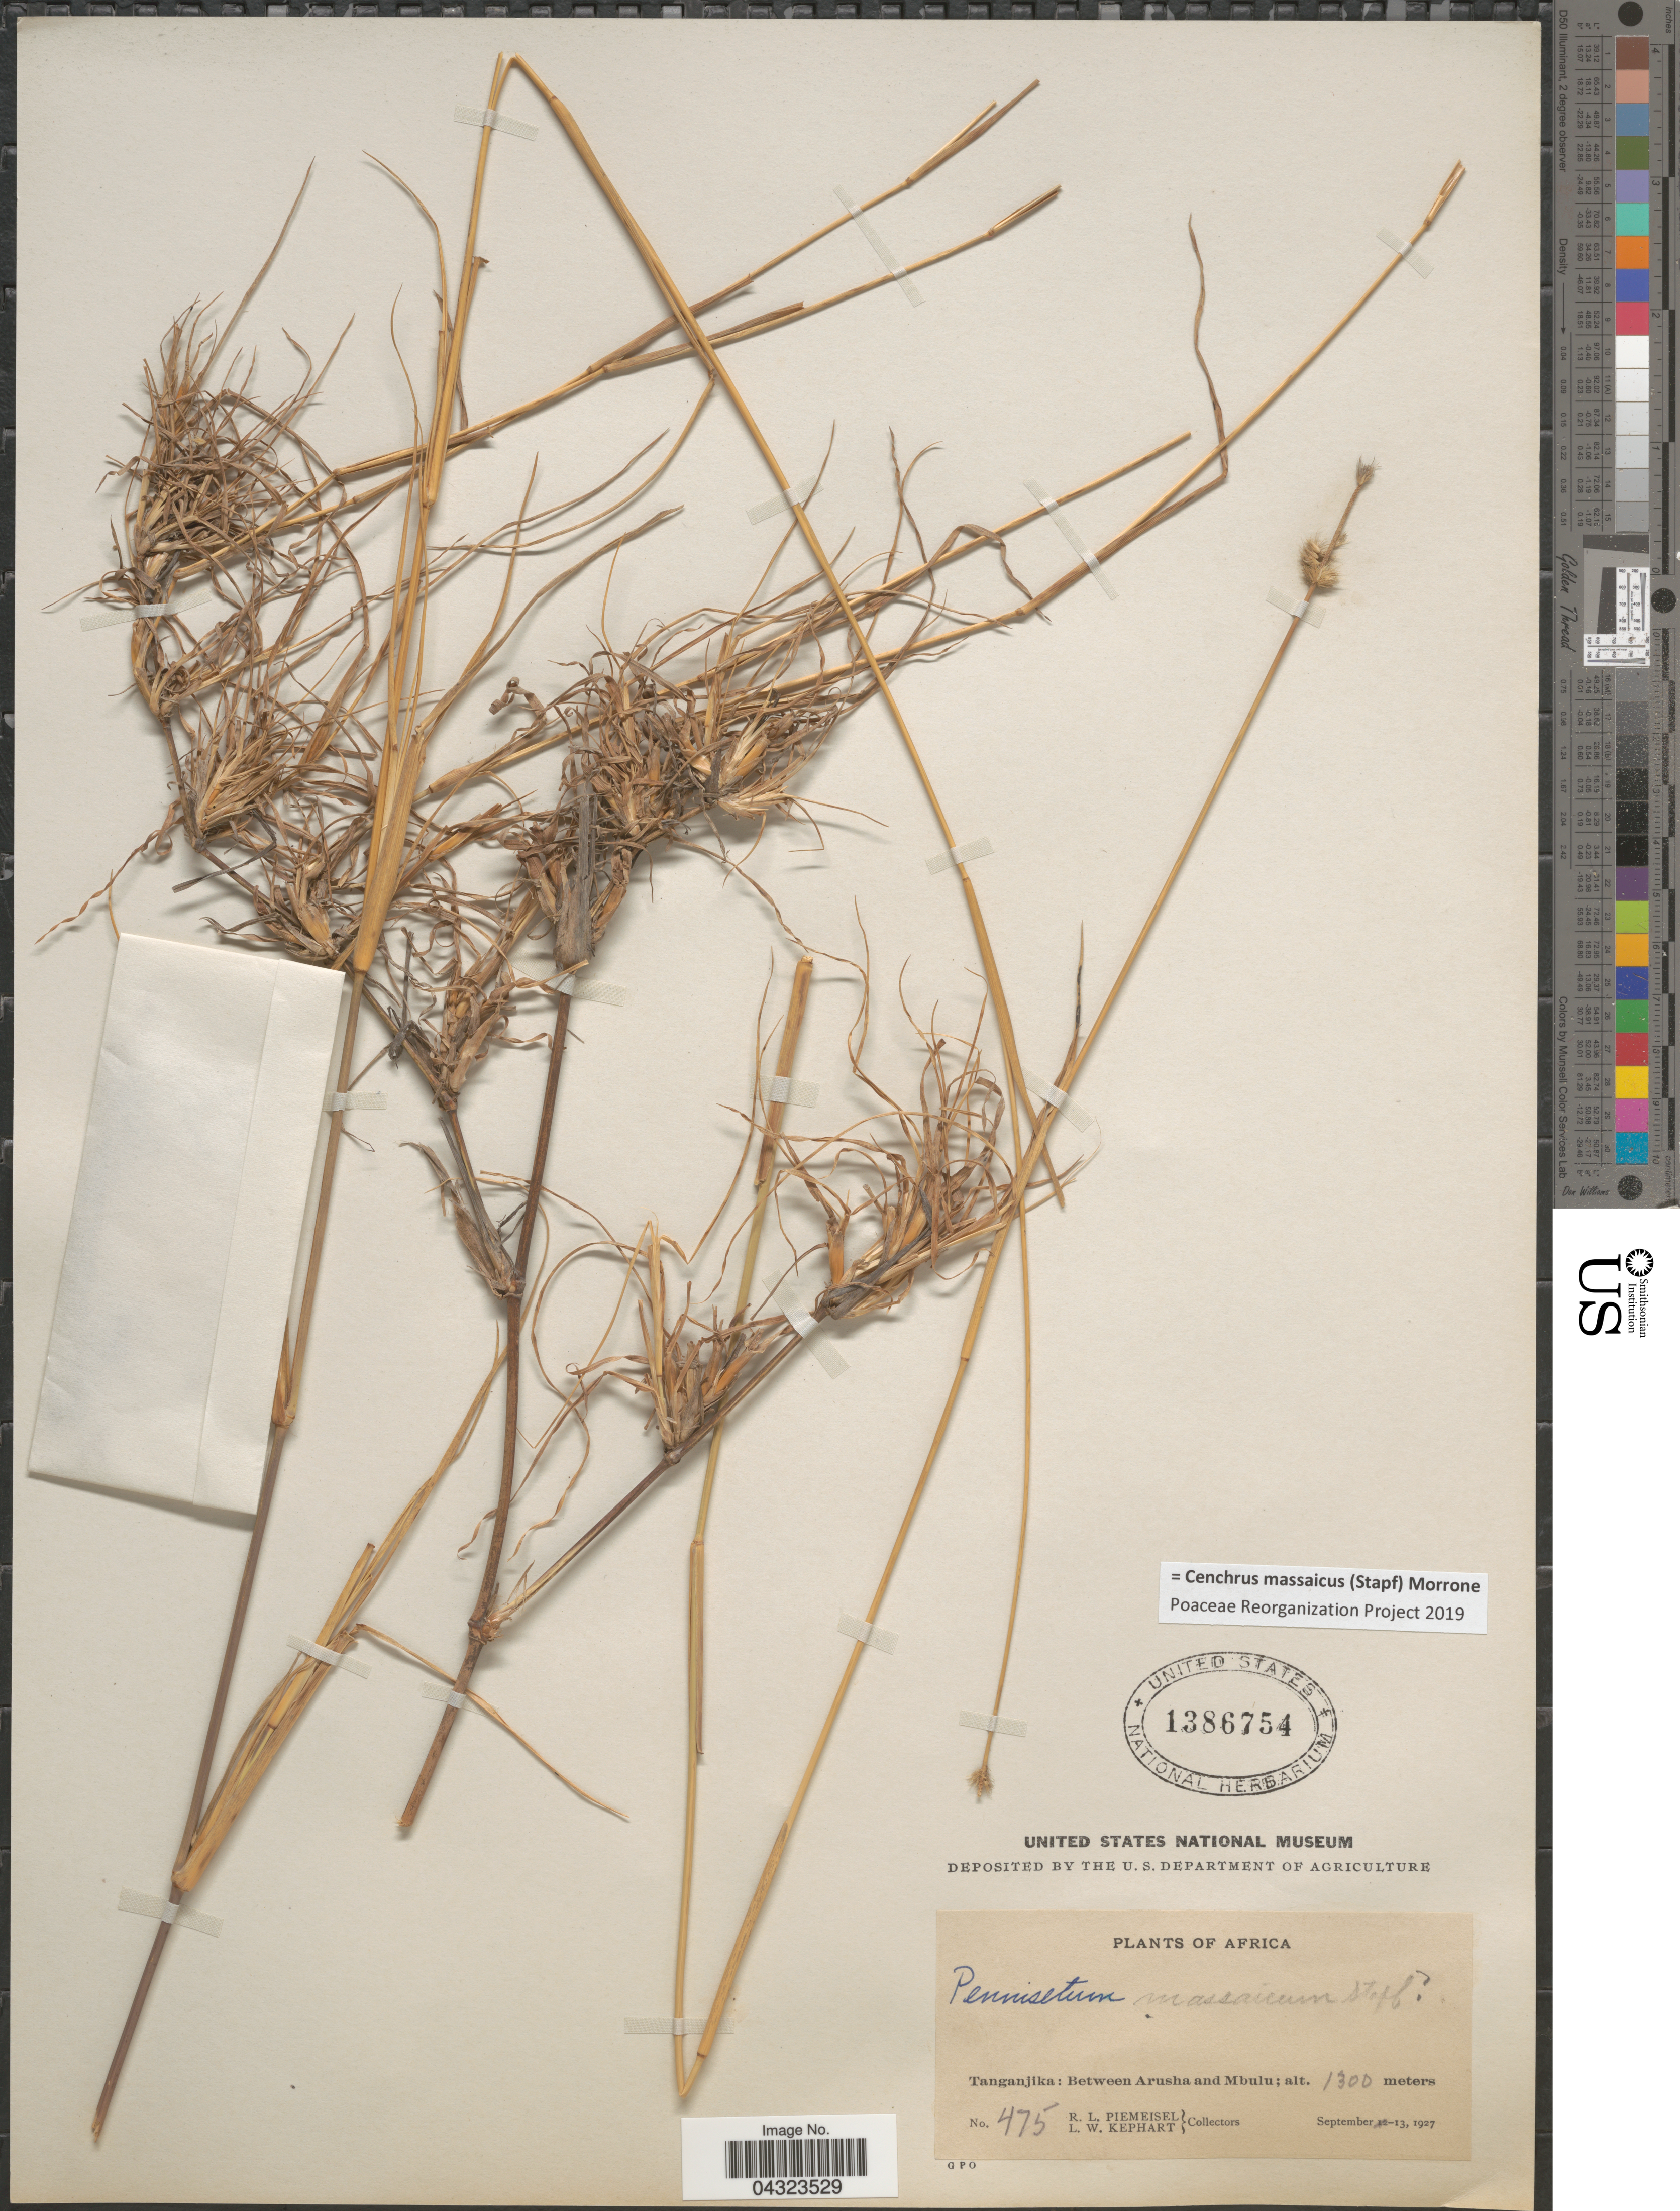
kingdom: Plantae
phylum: Tracheophyta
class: Liliopsida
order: Poales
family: Poaceae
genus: Cenchrus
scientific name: Cenchrus massaicus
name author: (Stapf) Morrone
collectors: R. L. Piemeisel & L. W. Kephart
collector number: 475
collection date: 1927-09-13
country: Tanzania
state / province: Arusha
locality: Tanganjika: Between Arusha and Mbulu.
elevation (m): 1300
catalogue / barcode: US 1386754